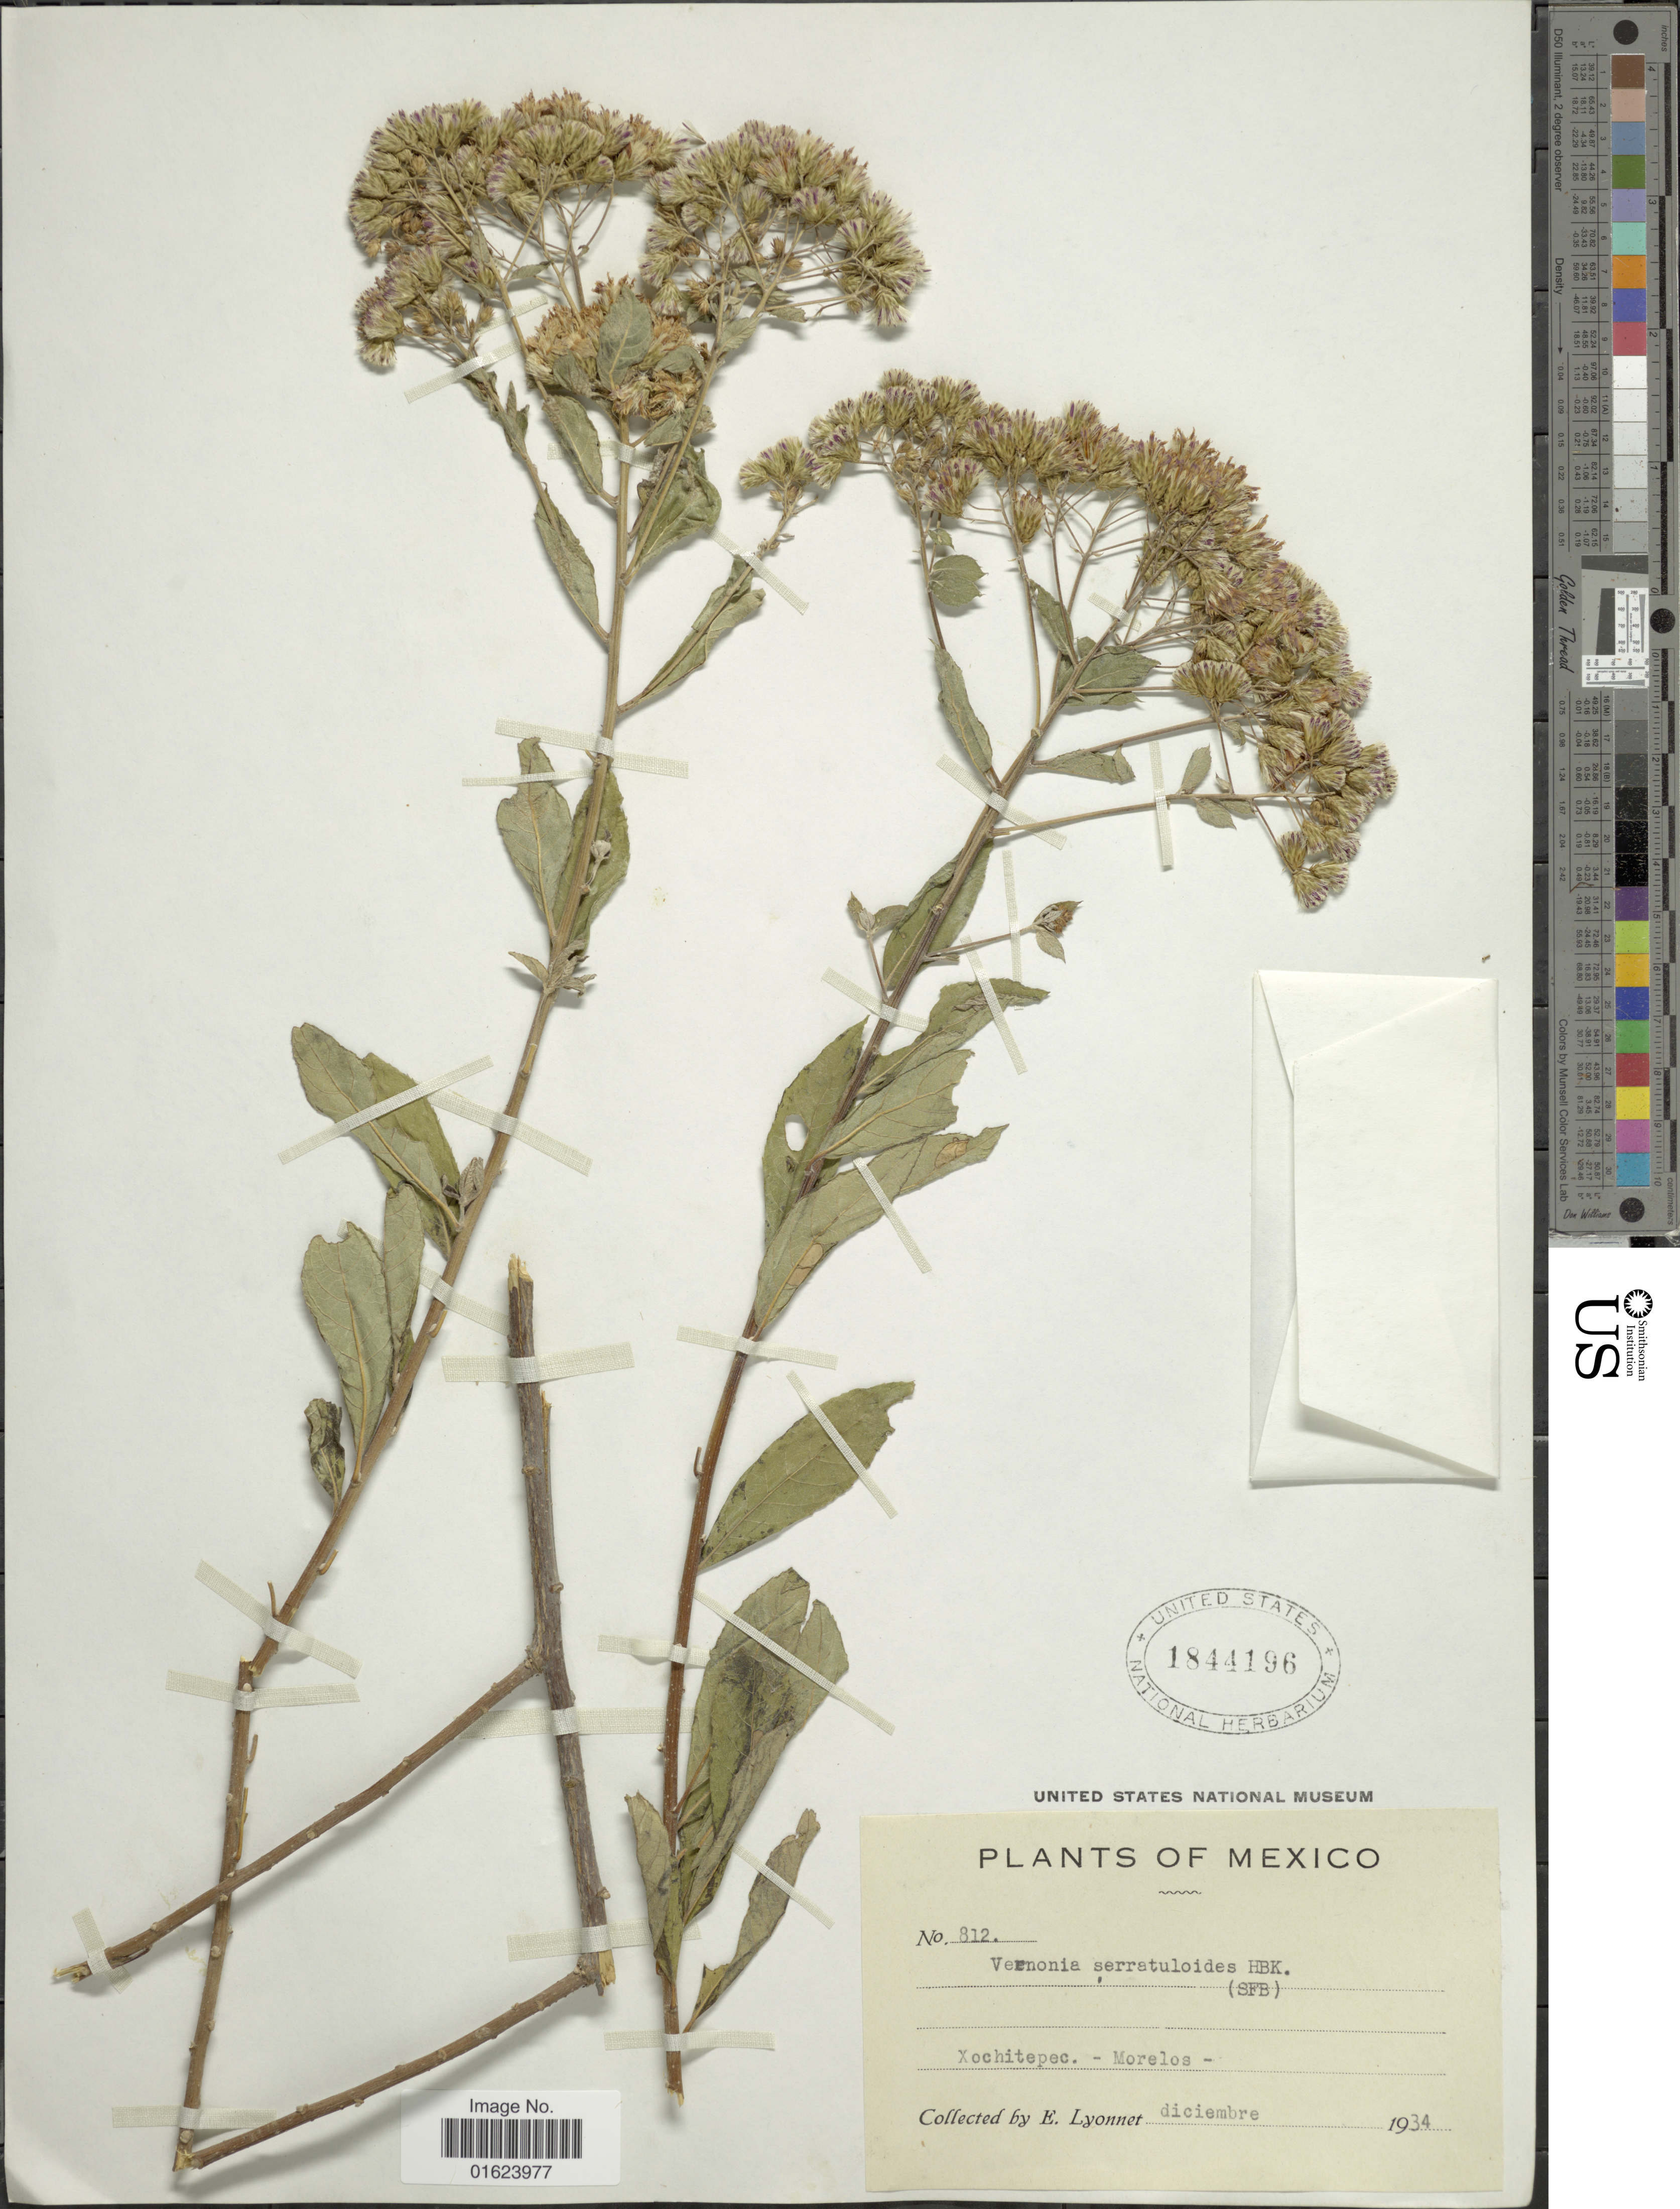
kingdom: Plantae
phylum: Tracheophyta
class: Magnoliopsida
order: Asterales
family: Asteraceae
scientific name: Vickianthus serratuloides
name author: (Kunth) H. Rob.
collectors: E. Lyonnet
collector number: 812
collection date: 1934-12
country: Mexico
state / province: Morelos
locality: Xochitepec - Morelos.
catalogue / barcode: US 1844196